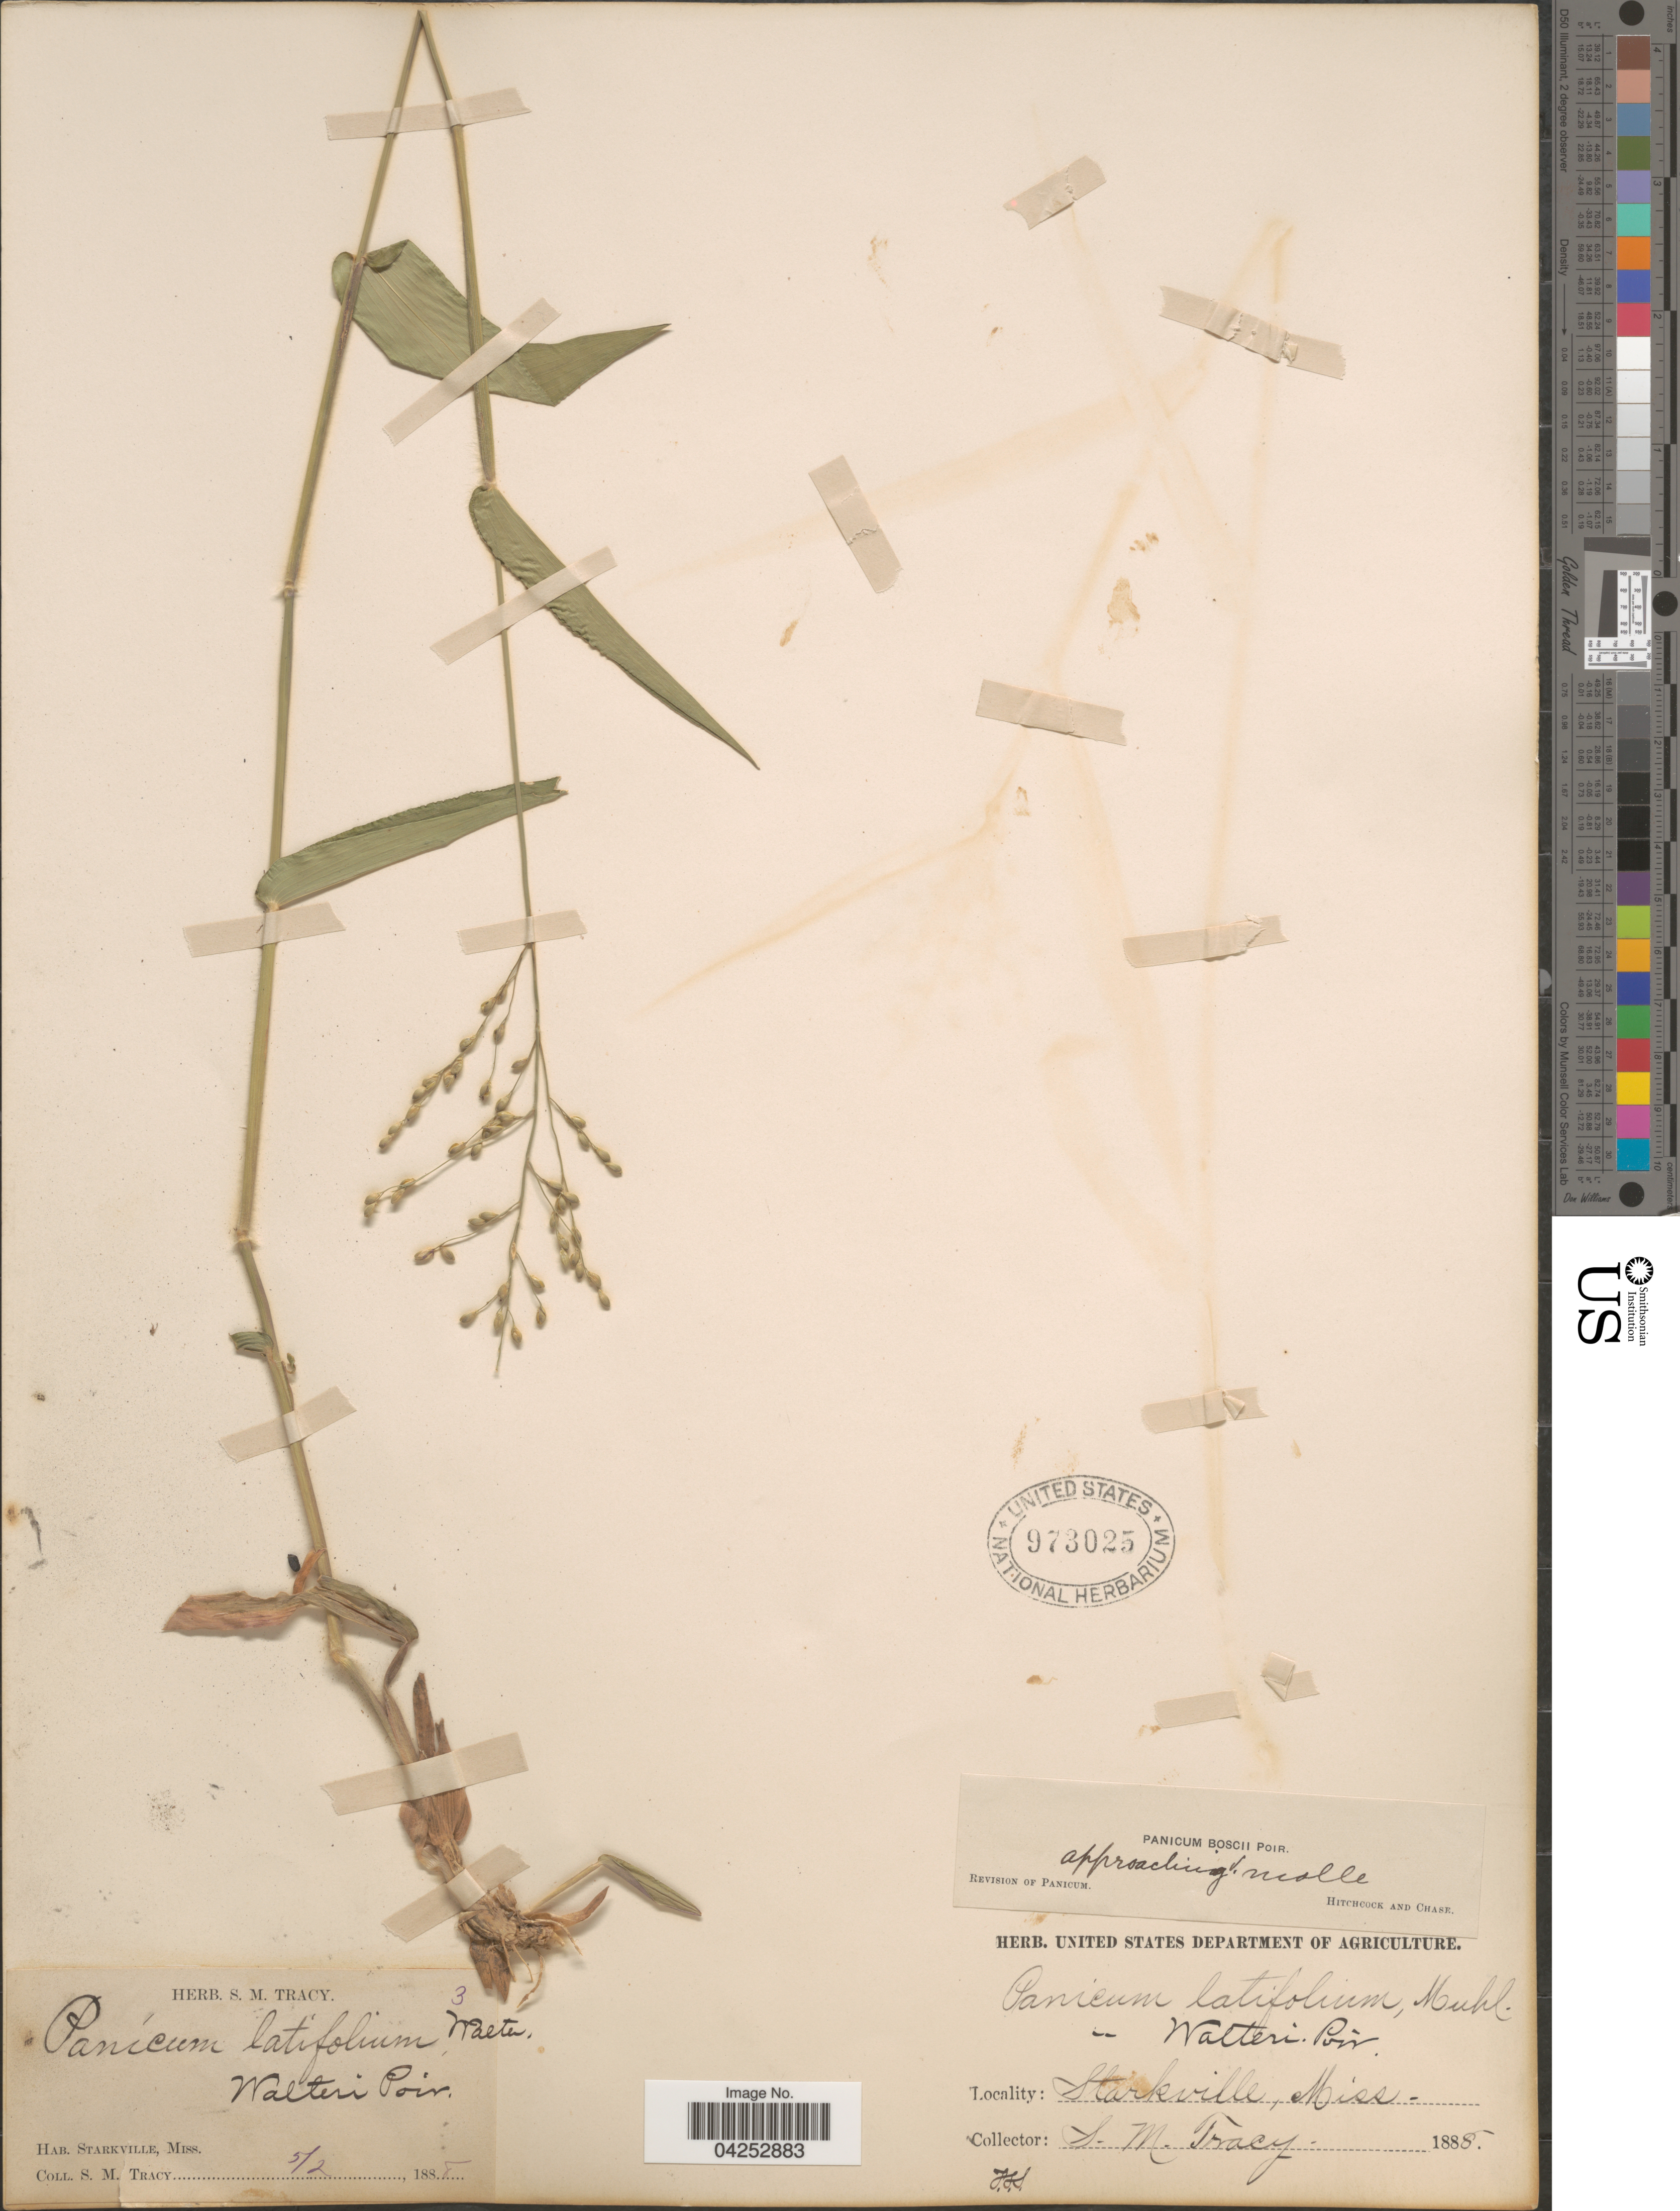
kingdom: Plantae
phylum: Tracheophyta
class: Liliopsida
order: Poales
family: Poaceae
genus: Dichanthelium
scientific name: Dichanthelium boscii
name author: (Poir.) Gould & C.A. Clark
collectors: S. M. Tracy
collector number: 3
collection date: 1888-05-02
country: United States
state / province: Mississippi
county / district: Oktibbeha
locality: Starkville.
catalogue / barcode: US 973025